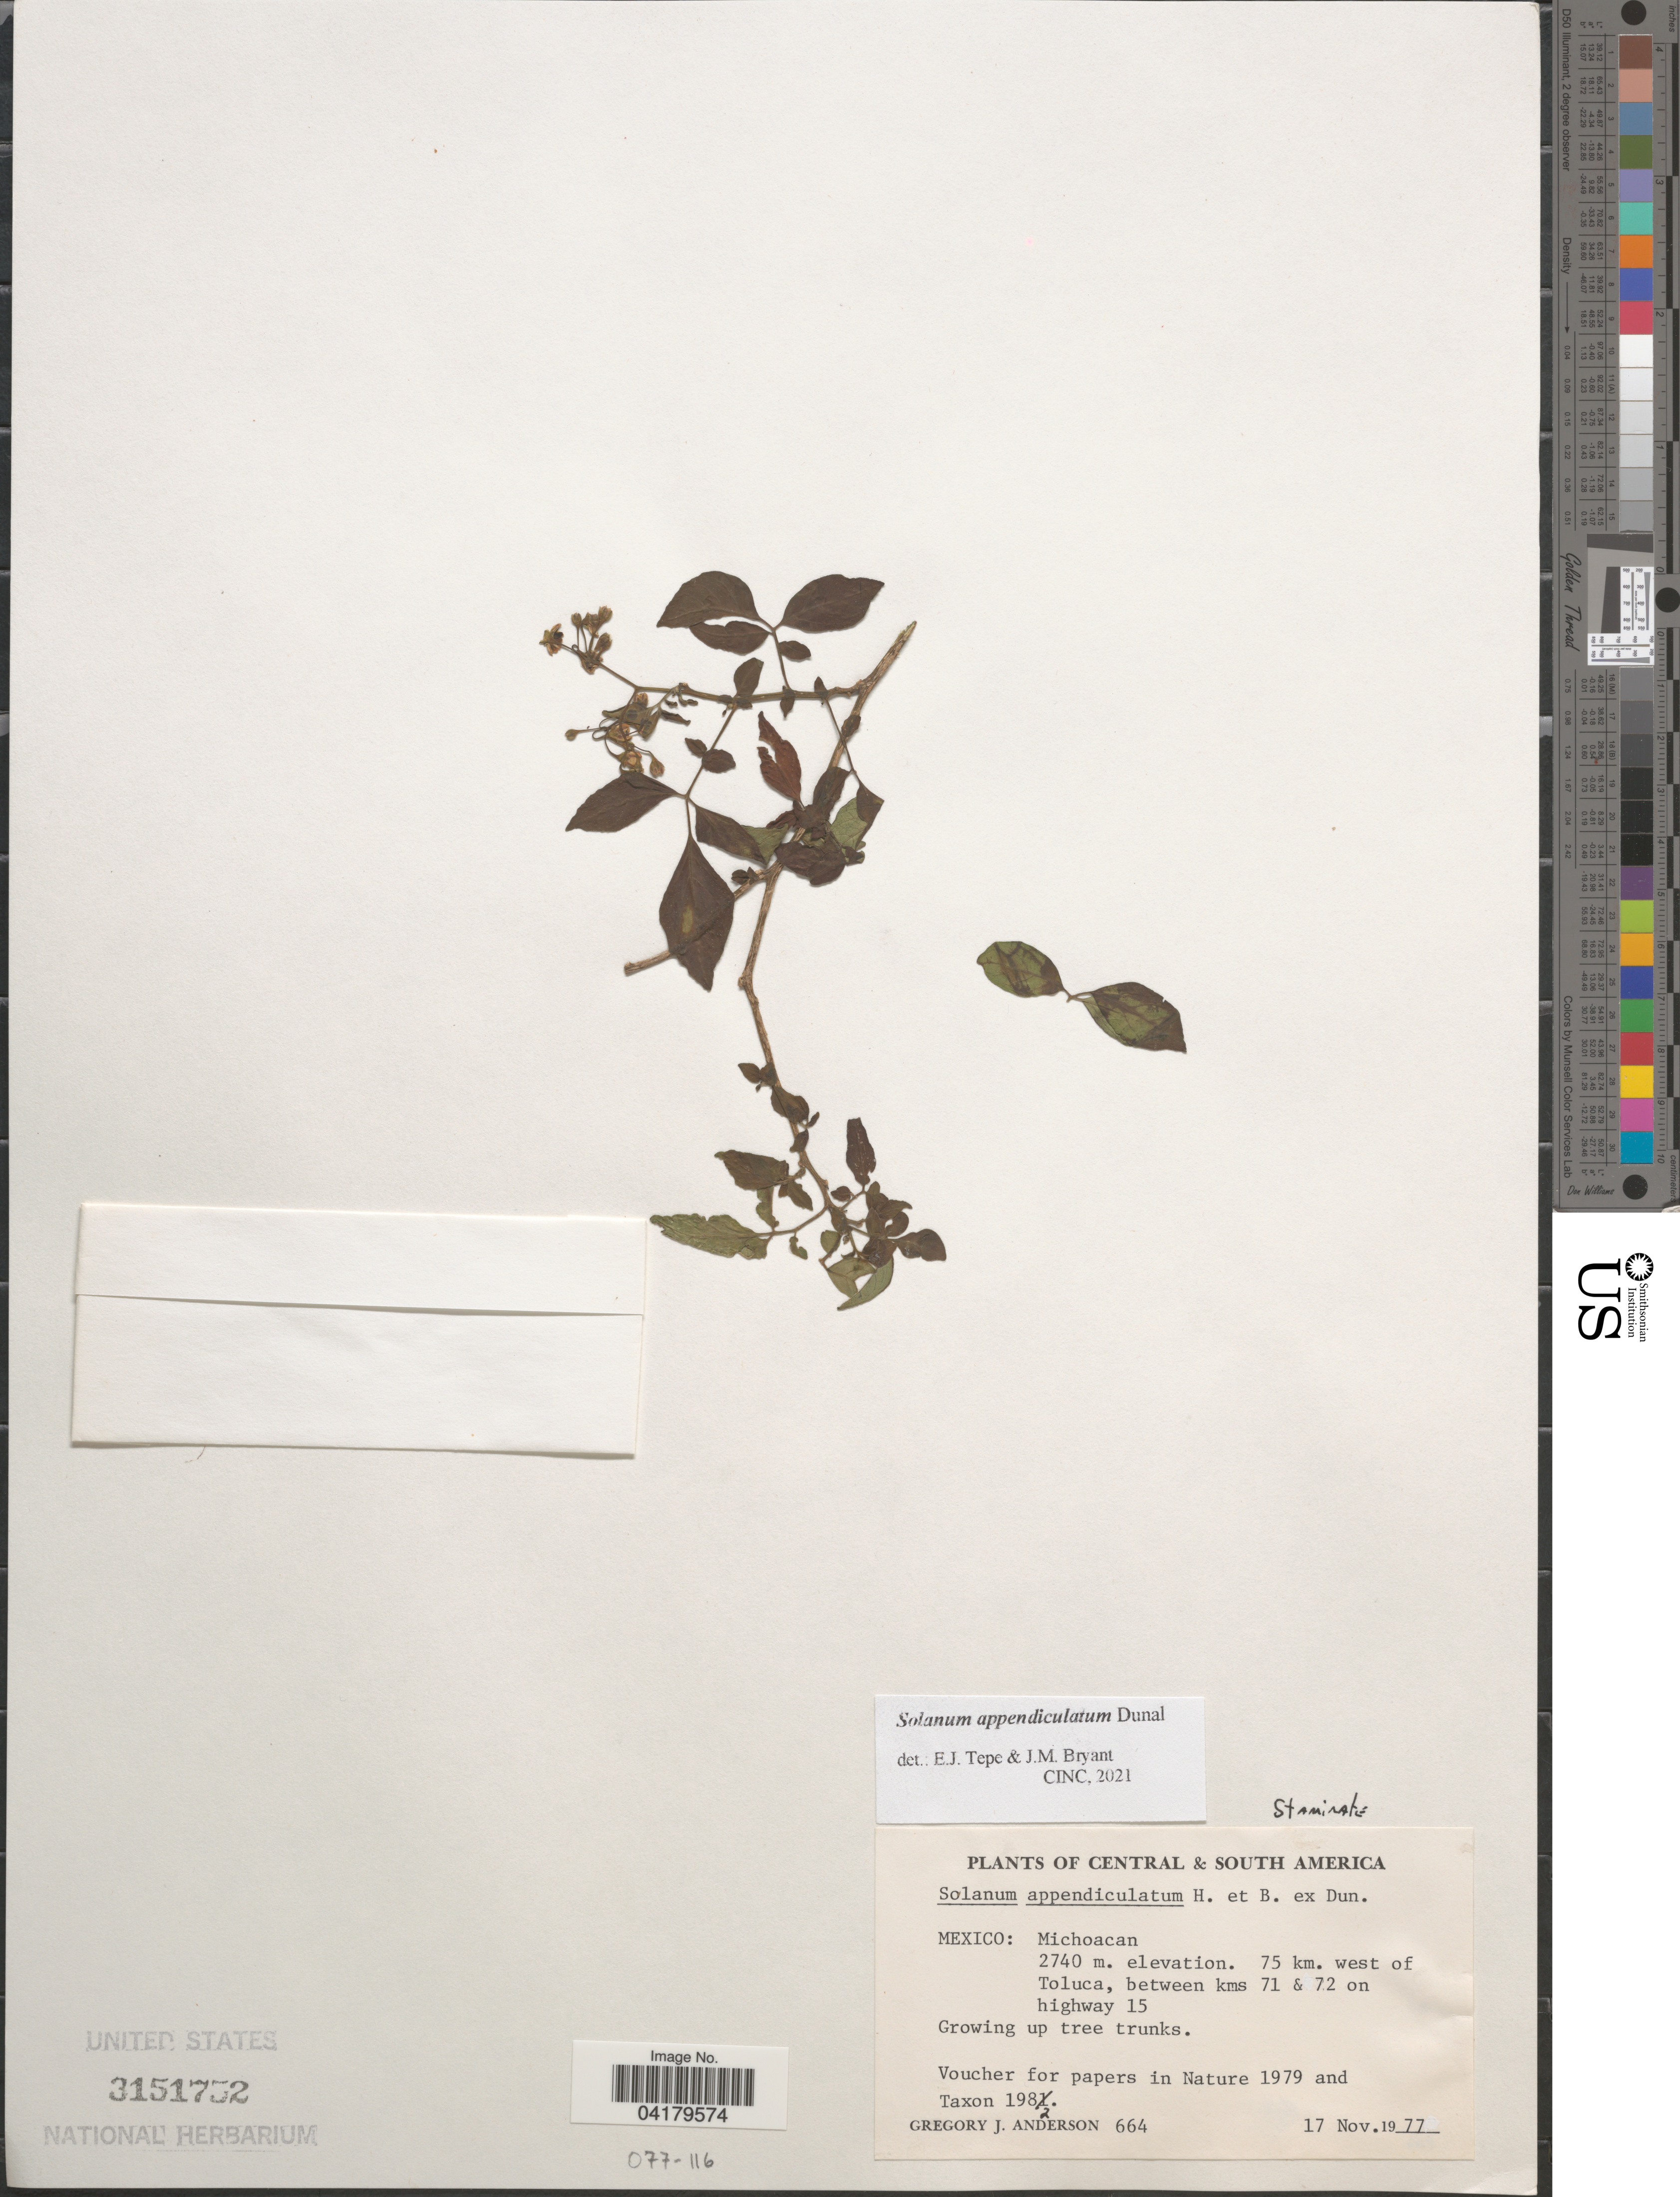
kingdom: Plantae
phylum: Tracheophyta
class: Magnoliopsida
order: Solanales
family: Solanaceae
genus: Solanum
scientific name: Solanum appendiculatum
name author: Humb. & Bonpl. ex Dunal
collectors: G. J. Anderson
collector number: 664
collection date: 1977-11-17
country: Mexico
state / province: Michoacán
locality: Central & South America. 75 km. west of Toluca, between kms 71 & 72 on highway 15.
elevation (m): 2740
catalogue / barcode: US 3151752